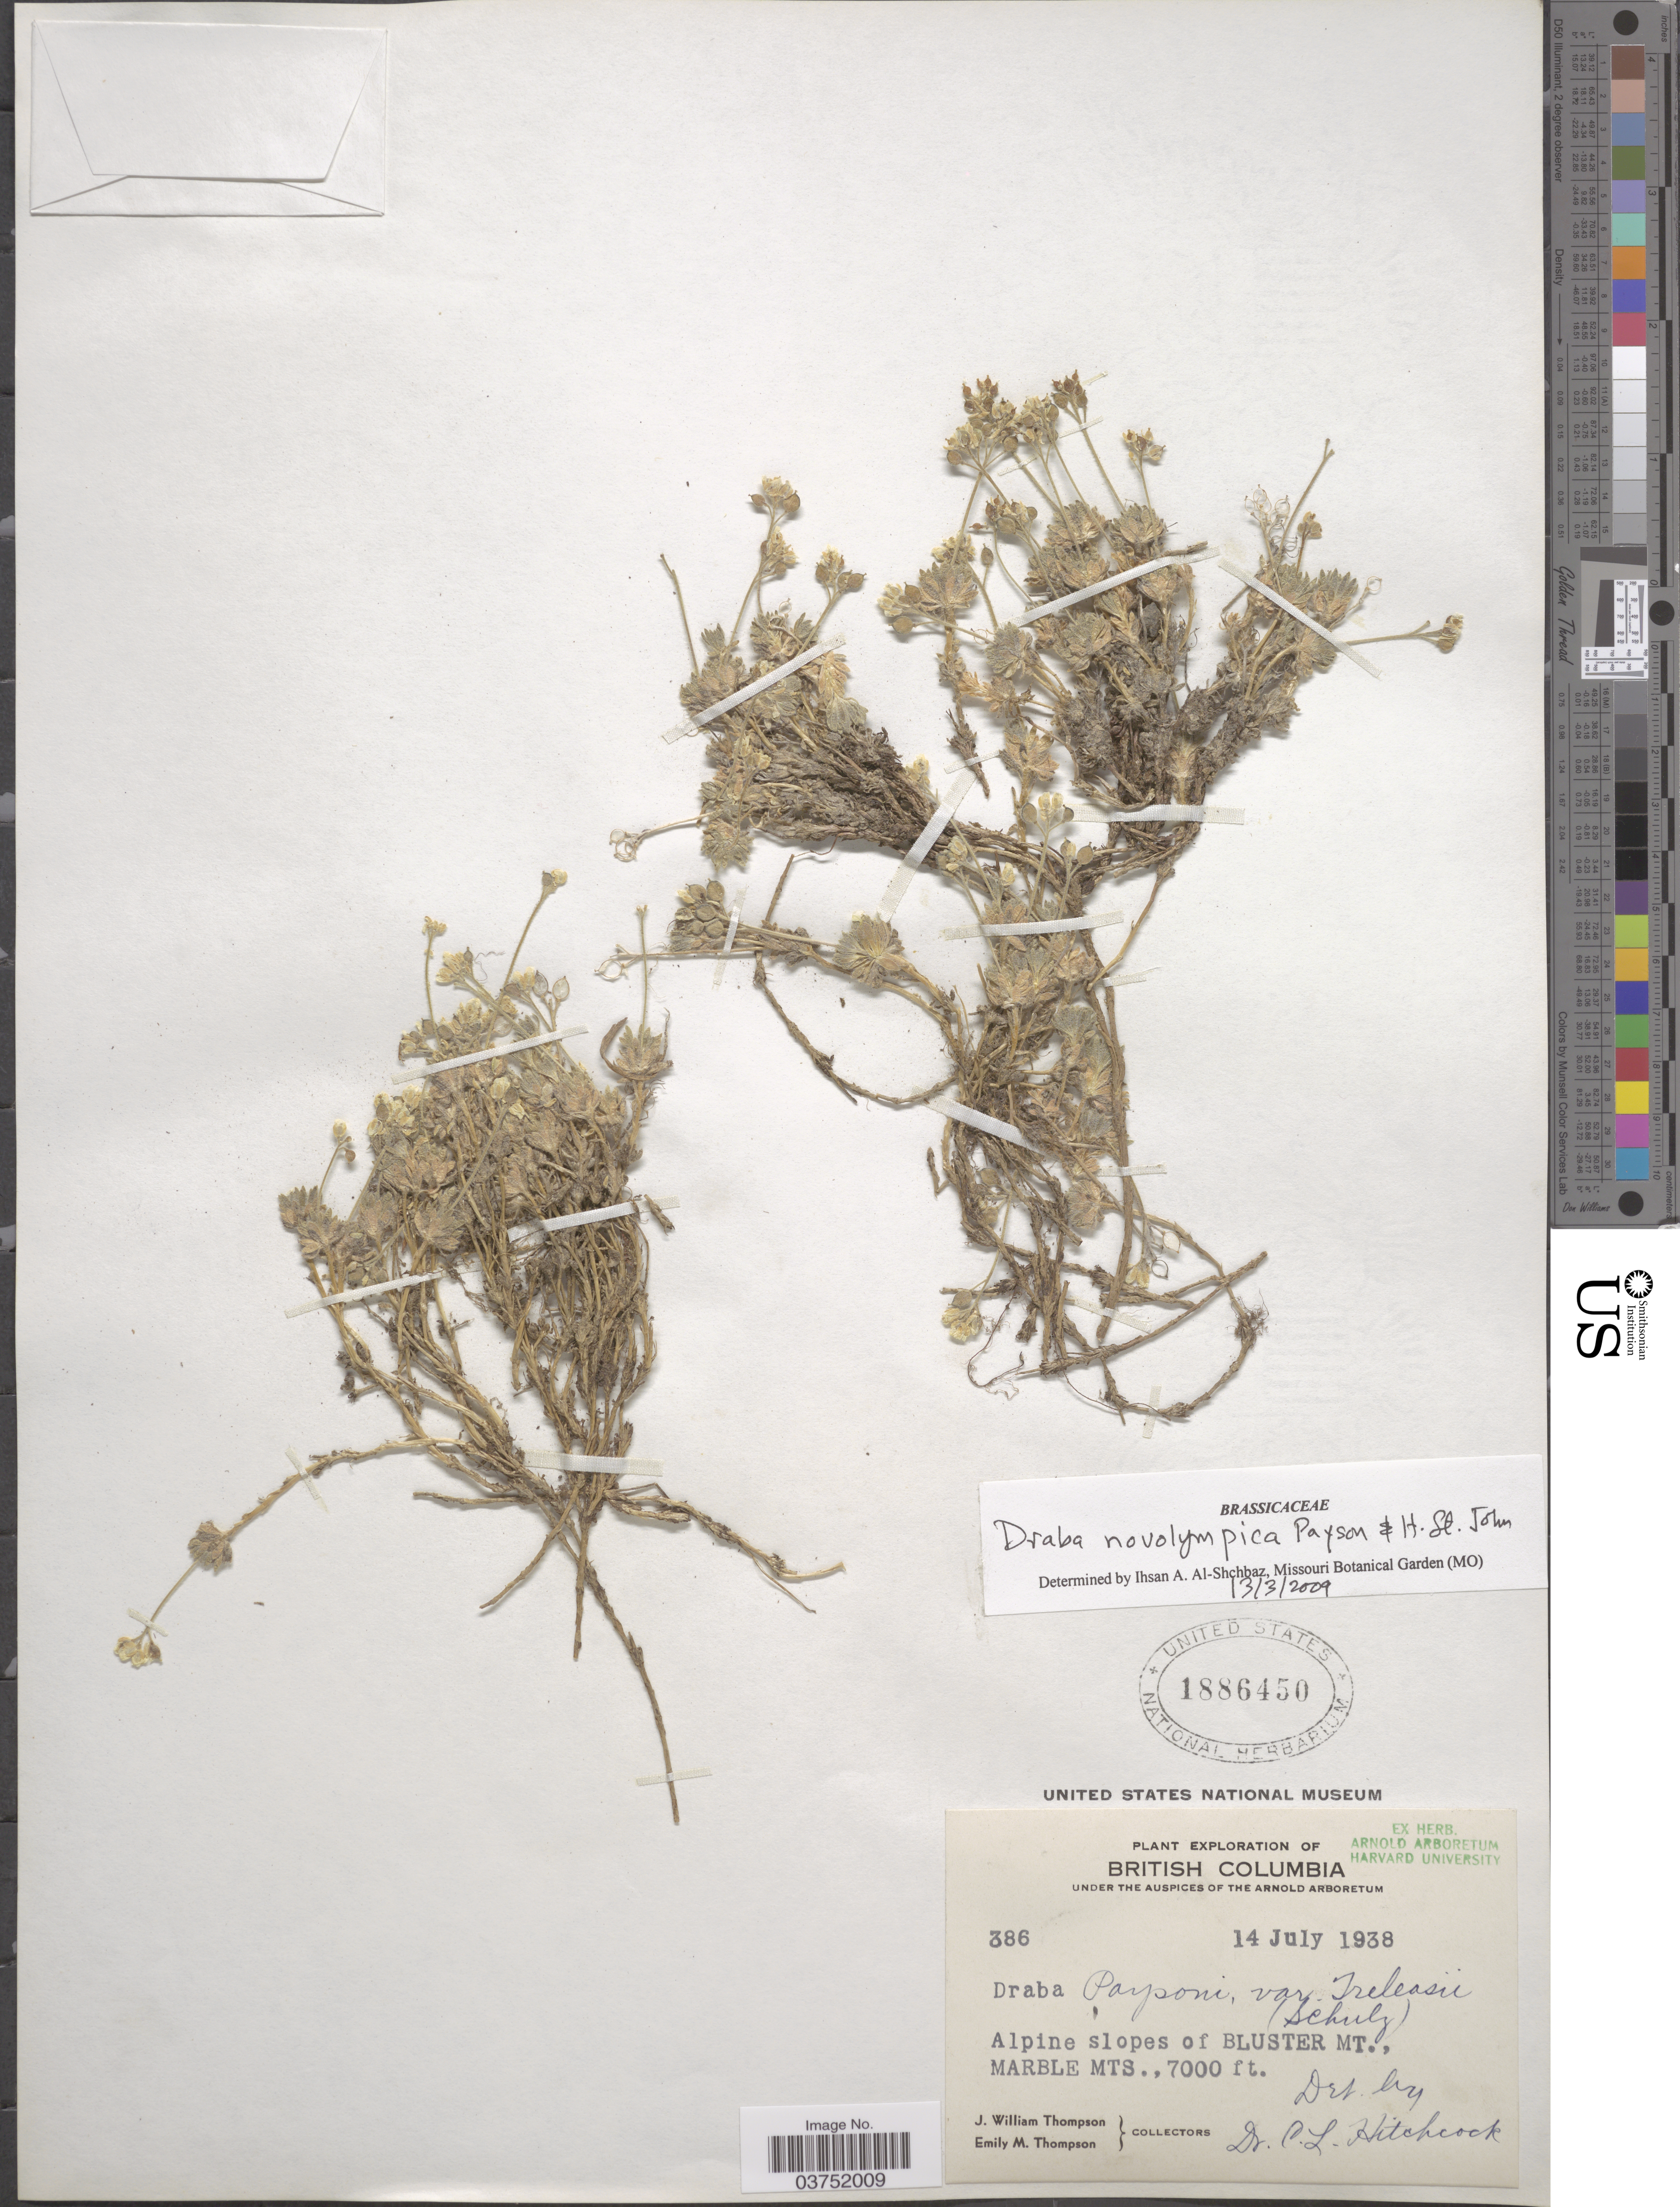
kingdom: Plantae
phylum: Tracheophyta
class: Magnoliopsida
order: Brassicales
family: Brassicaceae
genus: Draba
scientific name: Draba novolympica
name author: Payson & H. St. John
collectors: J. W. Thompson & E. M. Thompson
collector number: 386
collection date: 1938-07-14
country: Canada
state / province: British Columbia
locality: Alpine slopes of Bluster Mt., Marble Mts.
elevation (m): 2134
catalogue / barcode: US 1886450